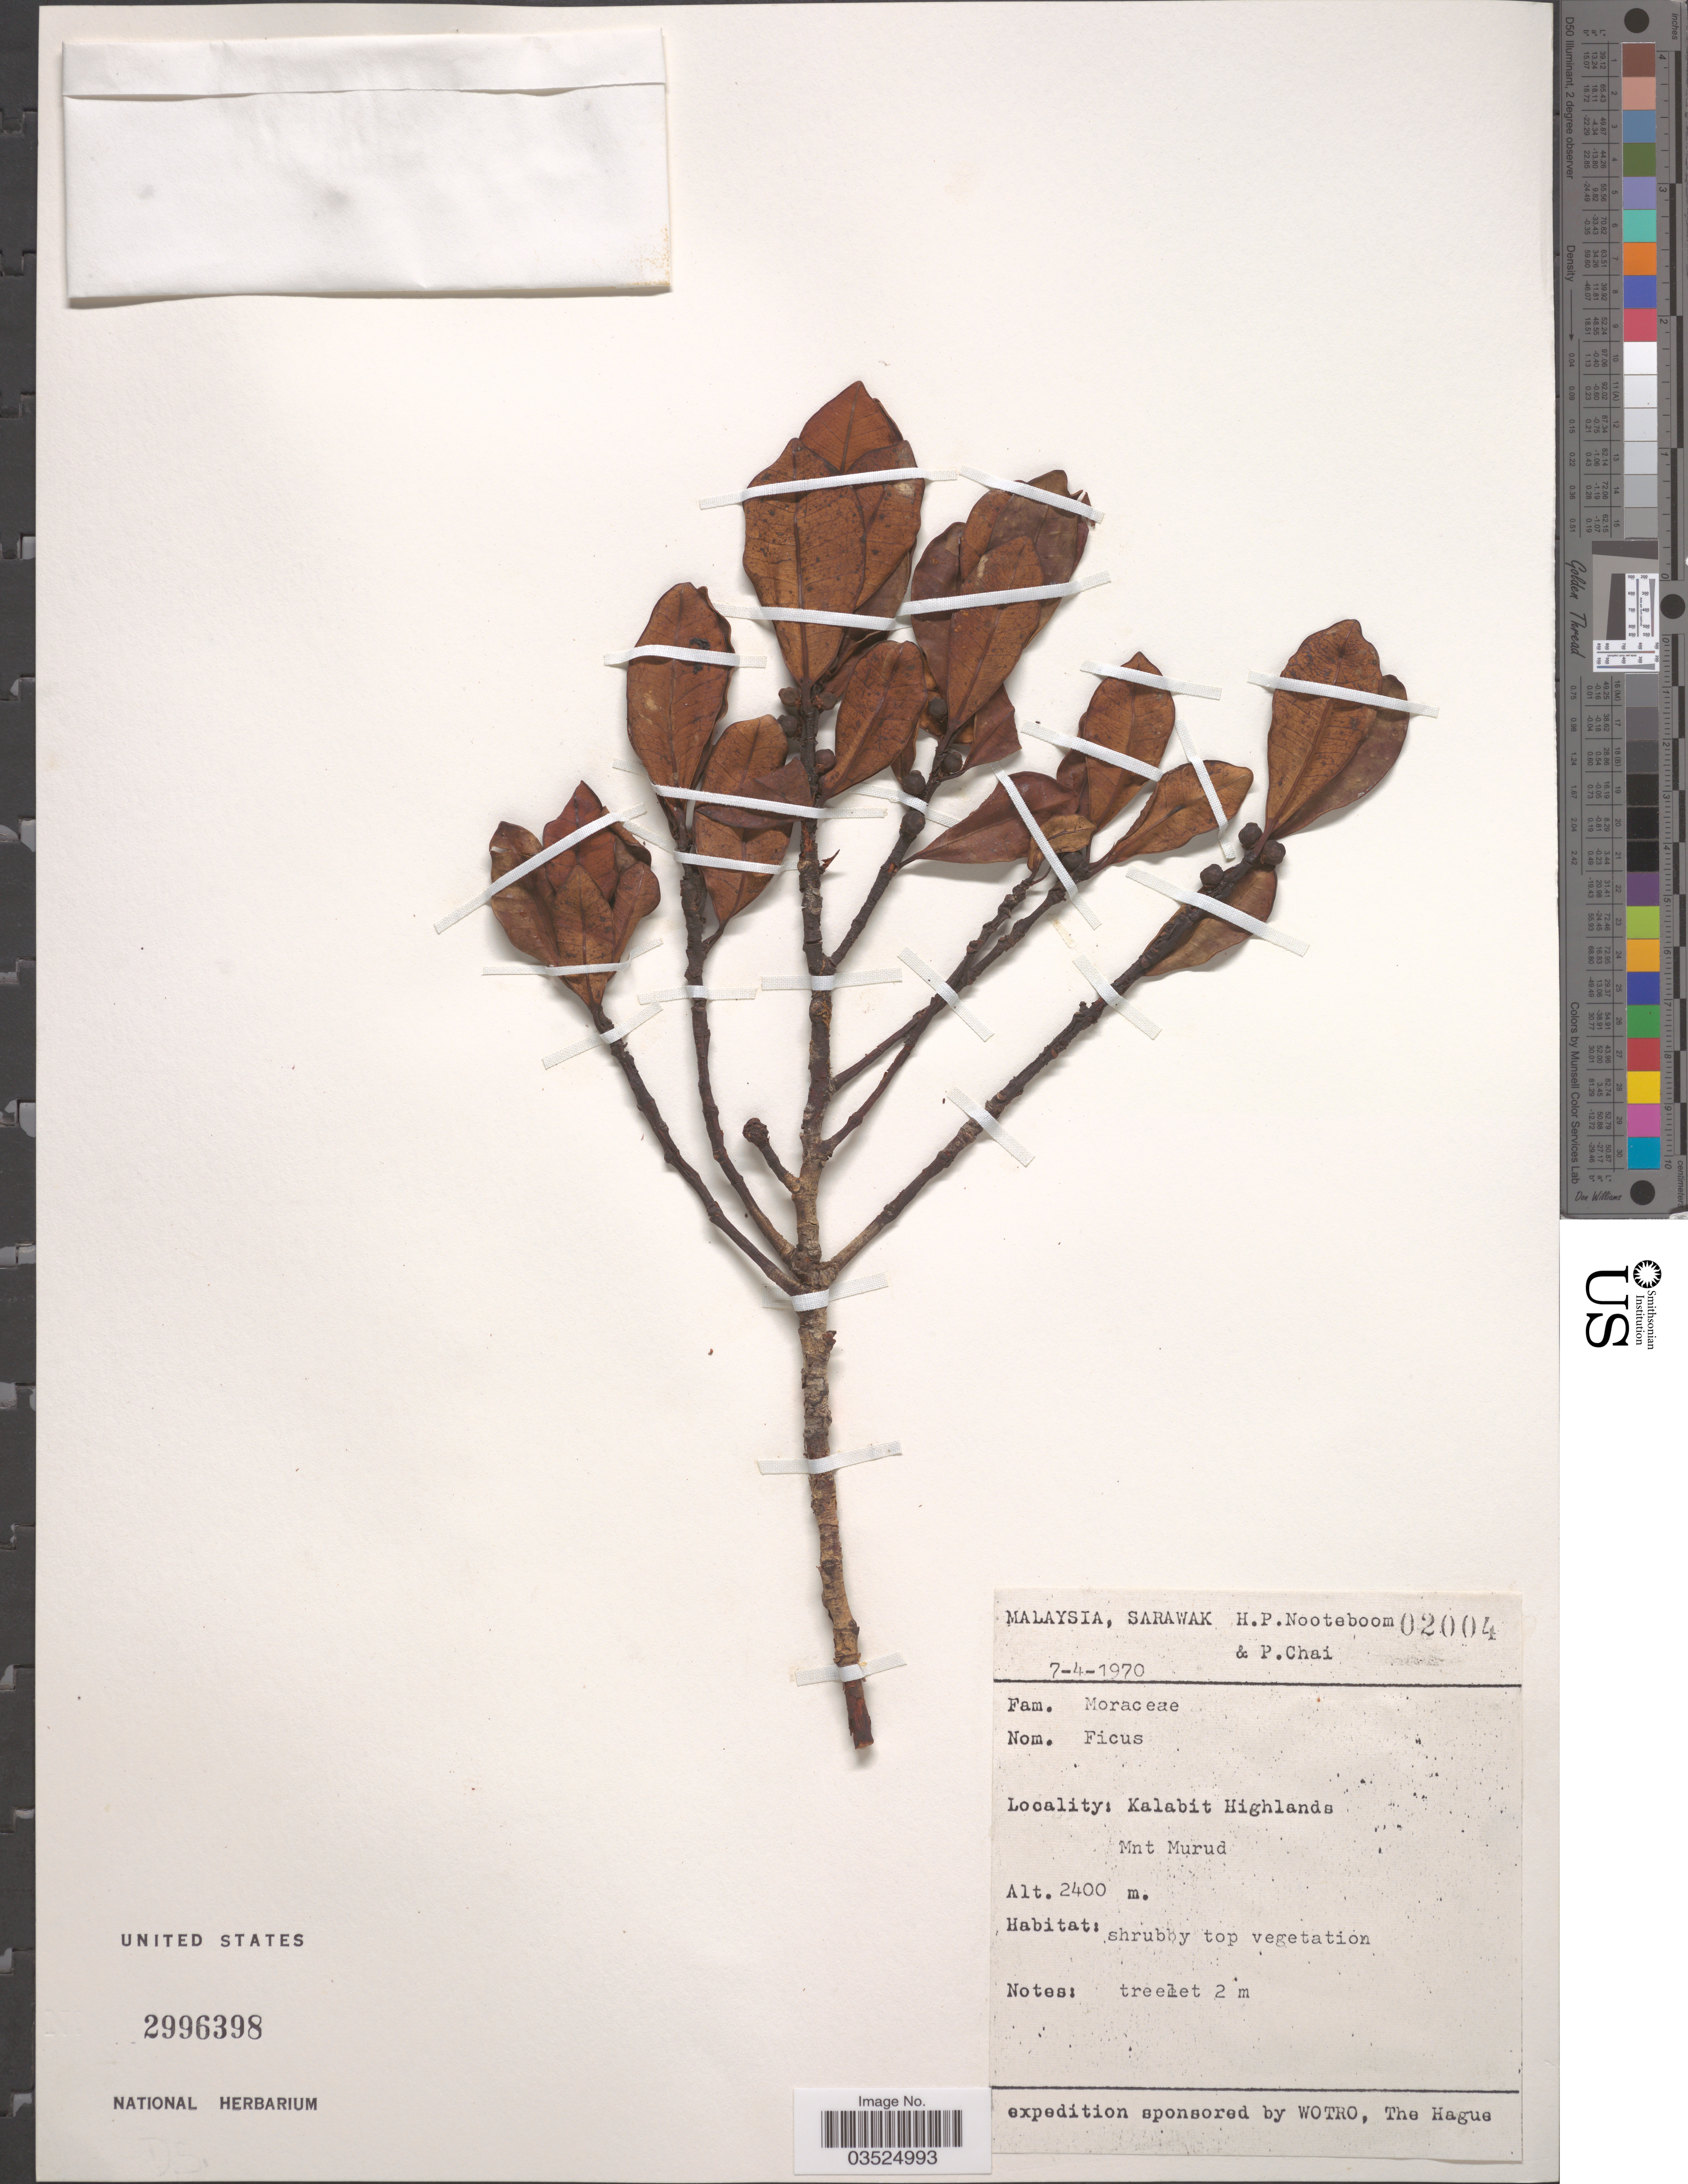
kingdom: Plantae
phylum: Tracheophyta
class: Magnoliopsida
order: Rosales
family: Moraceae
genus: Ficus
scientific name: Ficus sp.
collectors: H. P. Nooteboom & P. Chai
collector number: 02004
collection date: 1970-04-07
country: Malaysia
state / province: Sarawak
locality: Kalabit Highlands, Mnt Murud.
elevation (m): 2400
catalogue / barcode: US 2996398